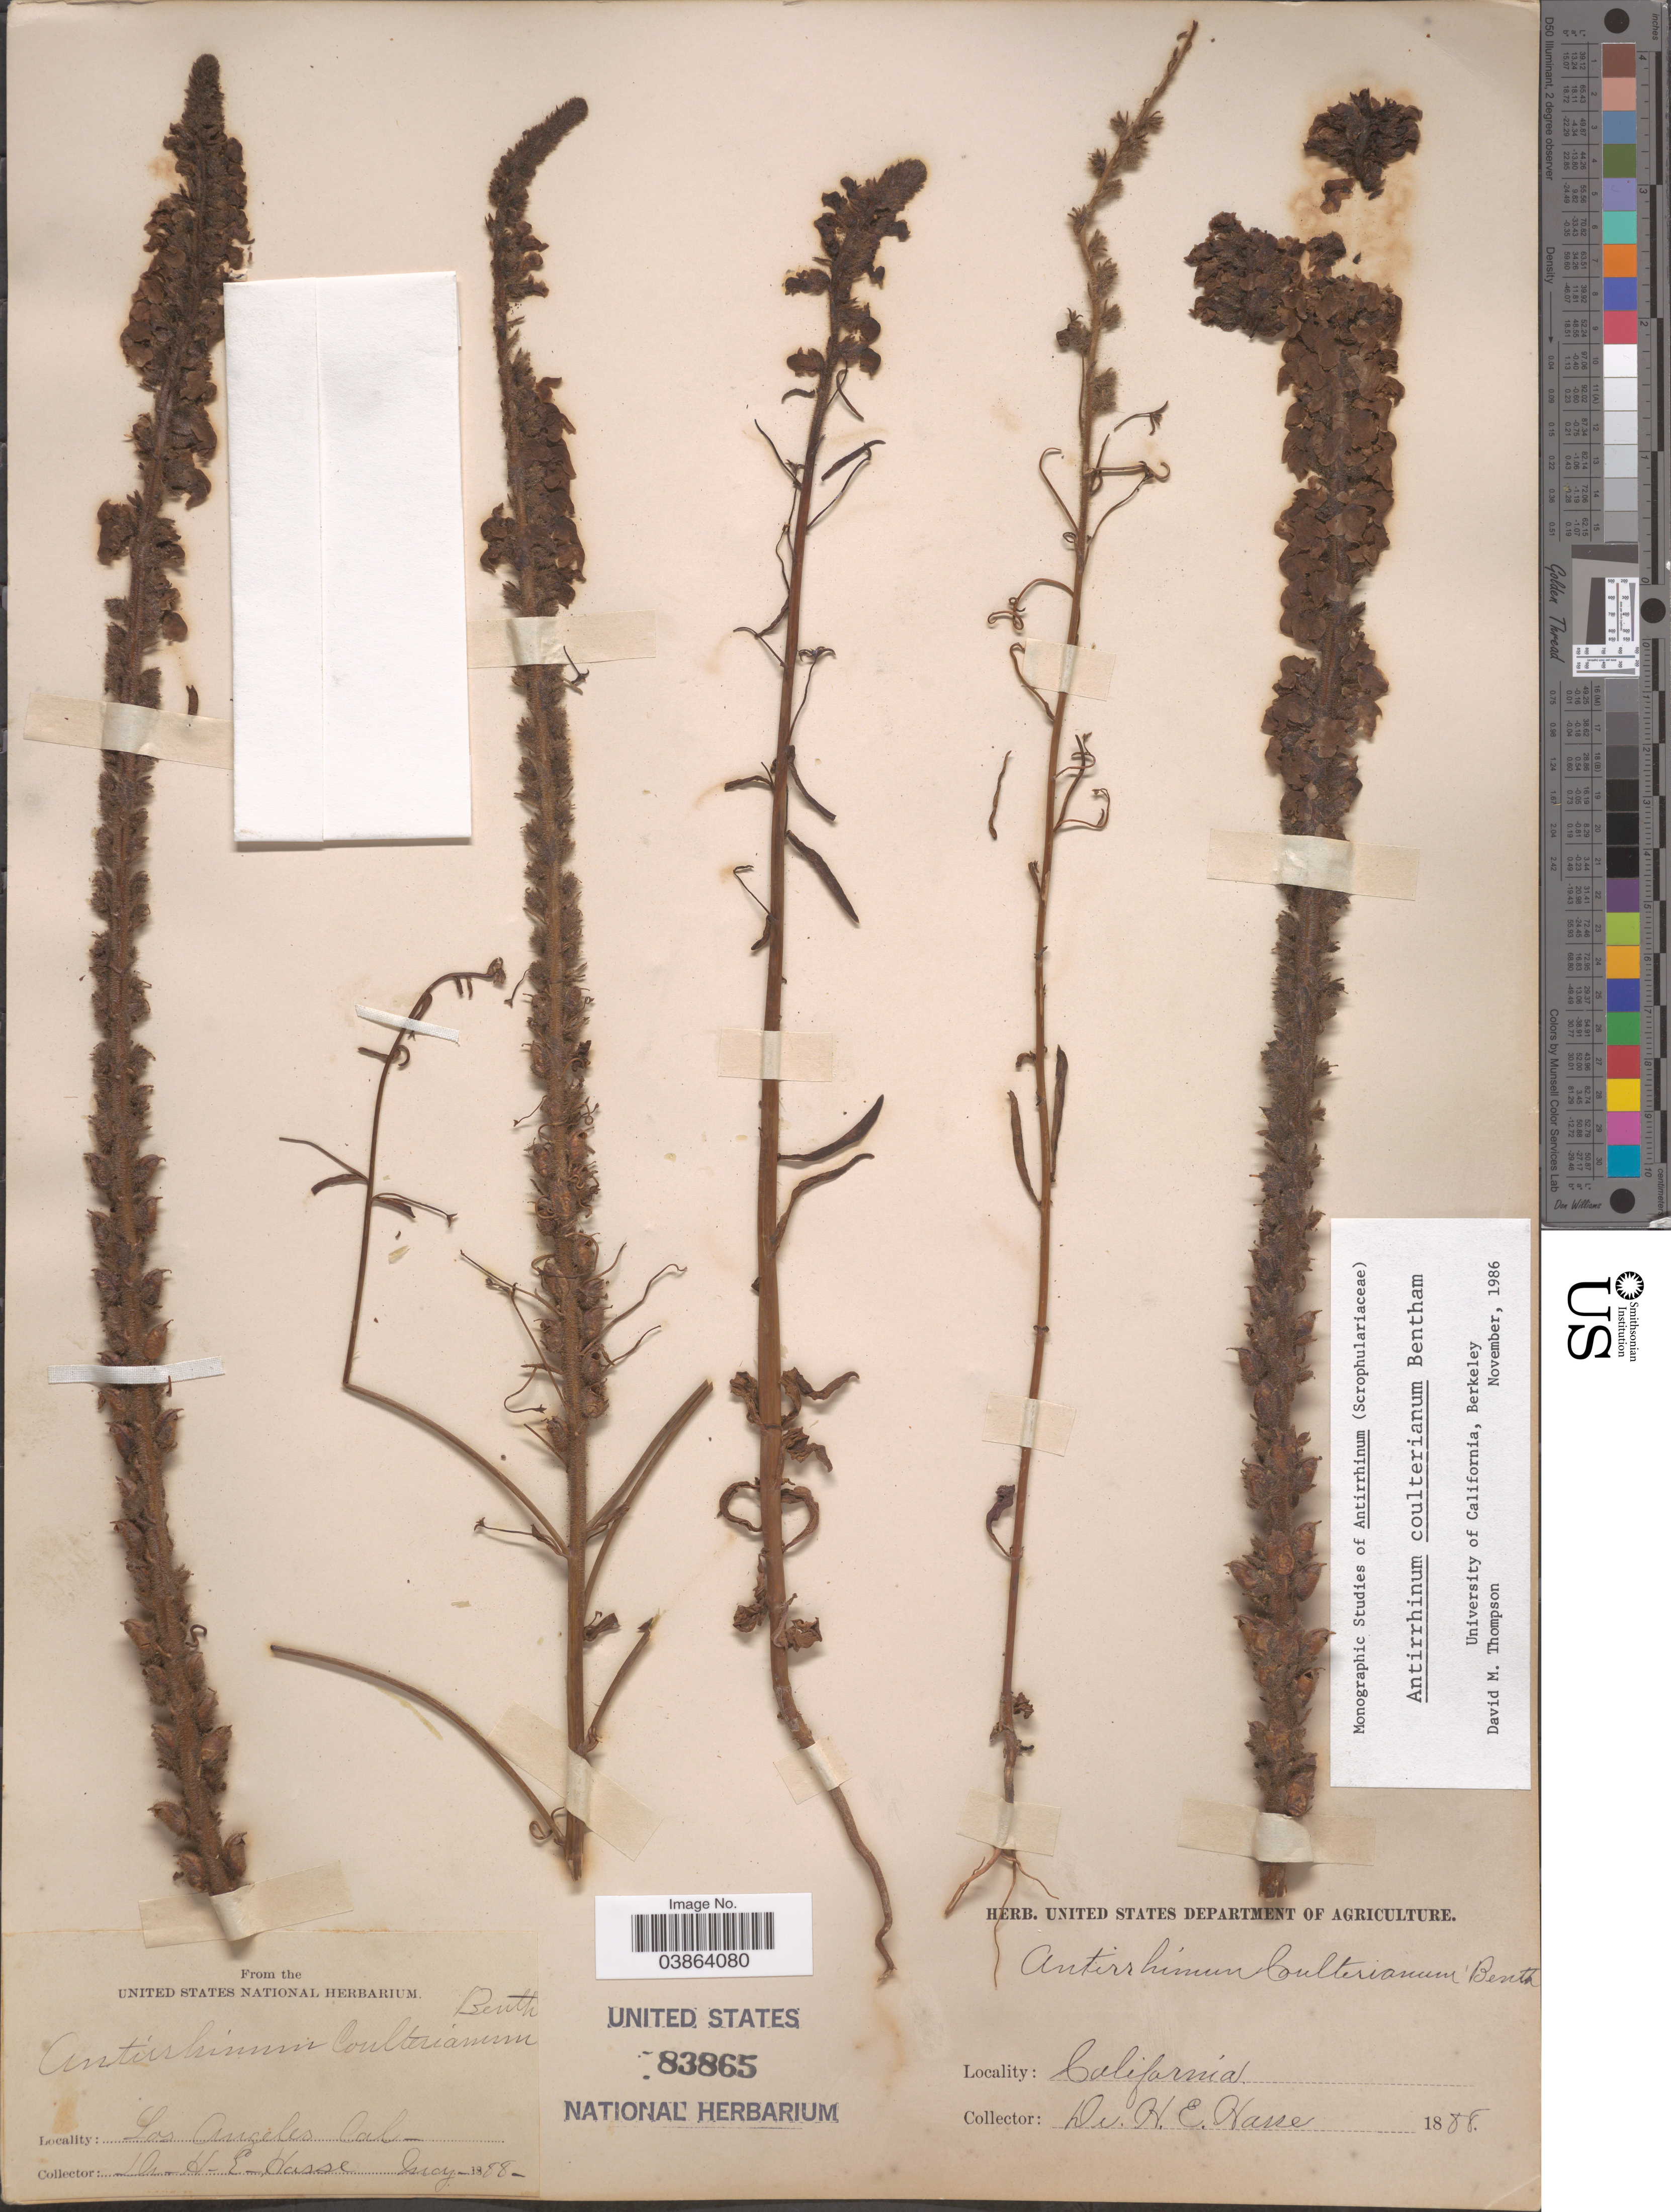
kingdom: Plantae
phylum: Tracheophyta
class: Magnoliopsida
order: Lamiales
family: Plantaginaceae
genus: Sairocarpus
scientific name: Sairocarpus coulterianus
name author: (Benth.) D.A. Sutton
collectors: H. E. Hasse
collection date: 1888-05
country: United States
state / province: California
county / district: Los Angeles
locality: Los Angeles.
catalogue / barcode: US 83865